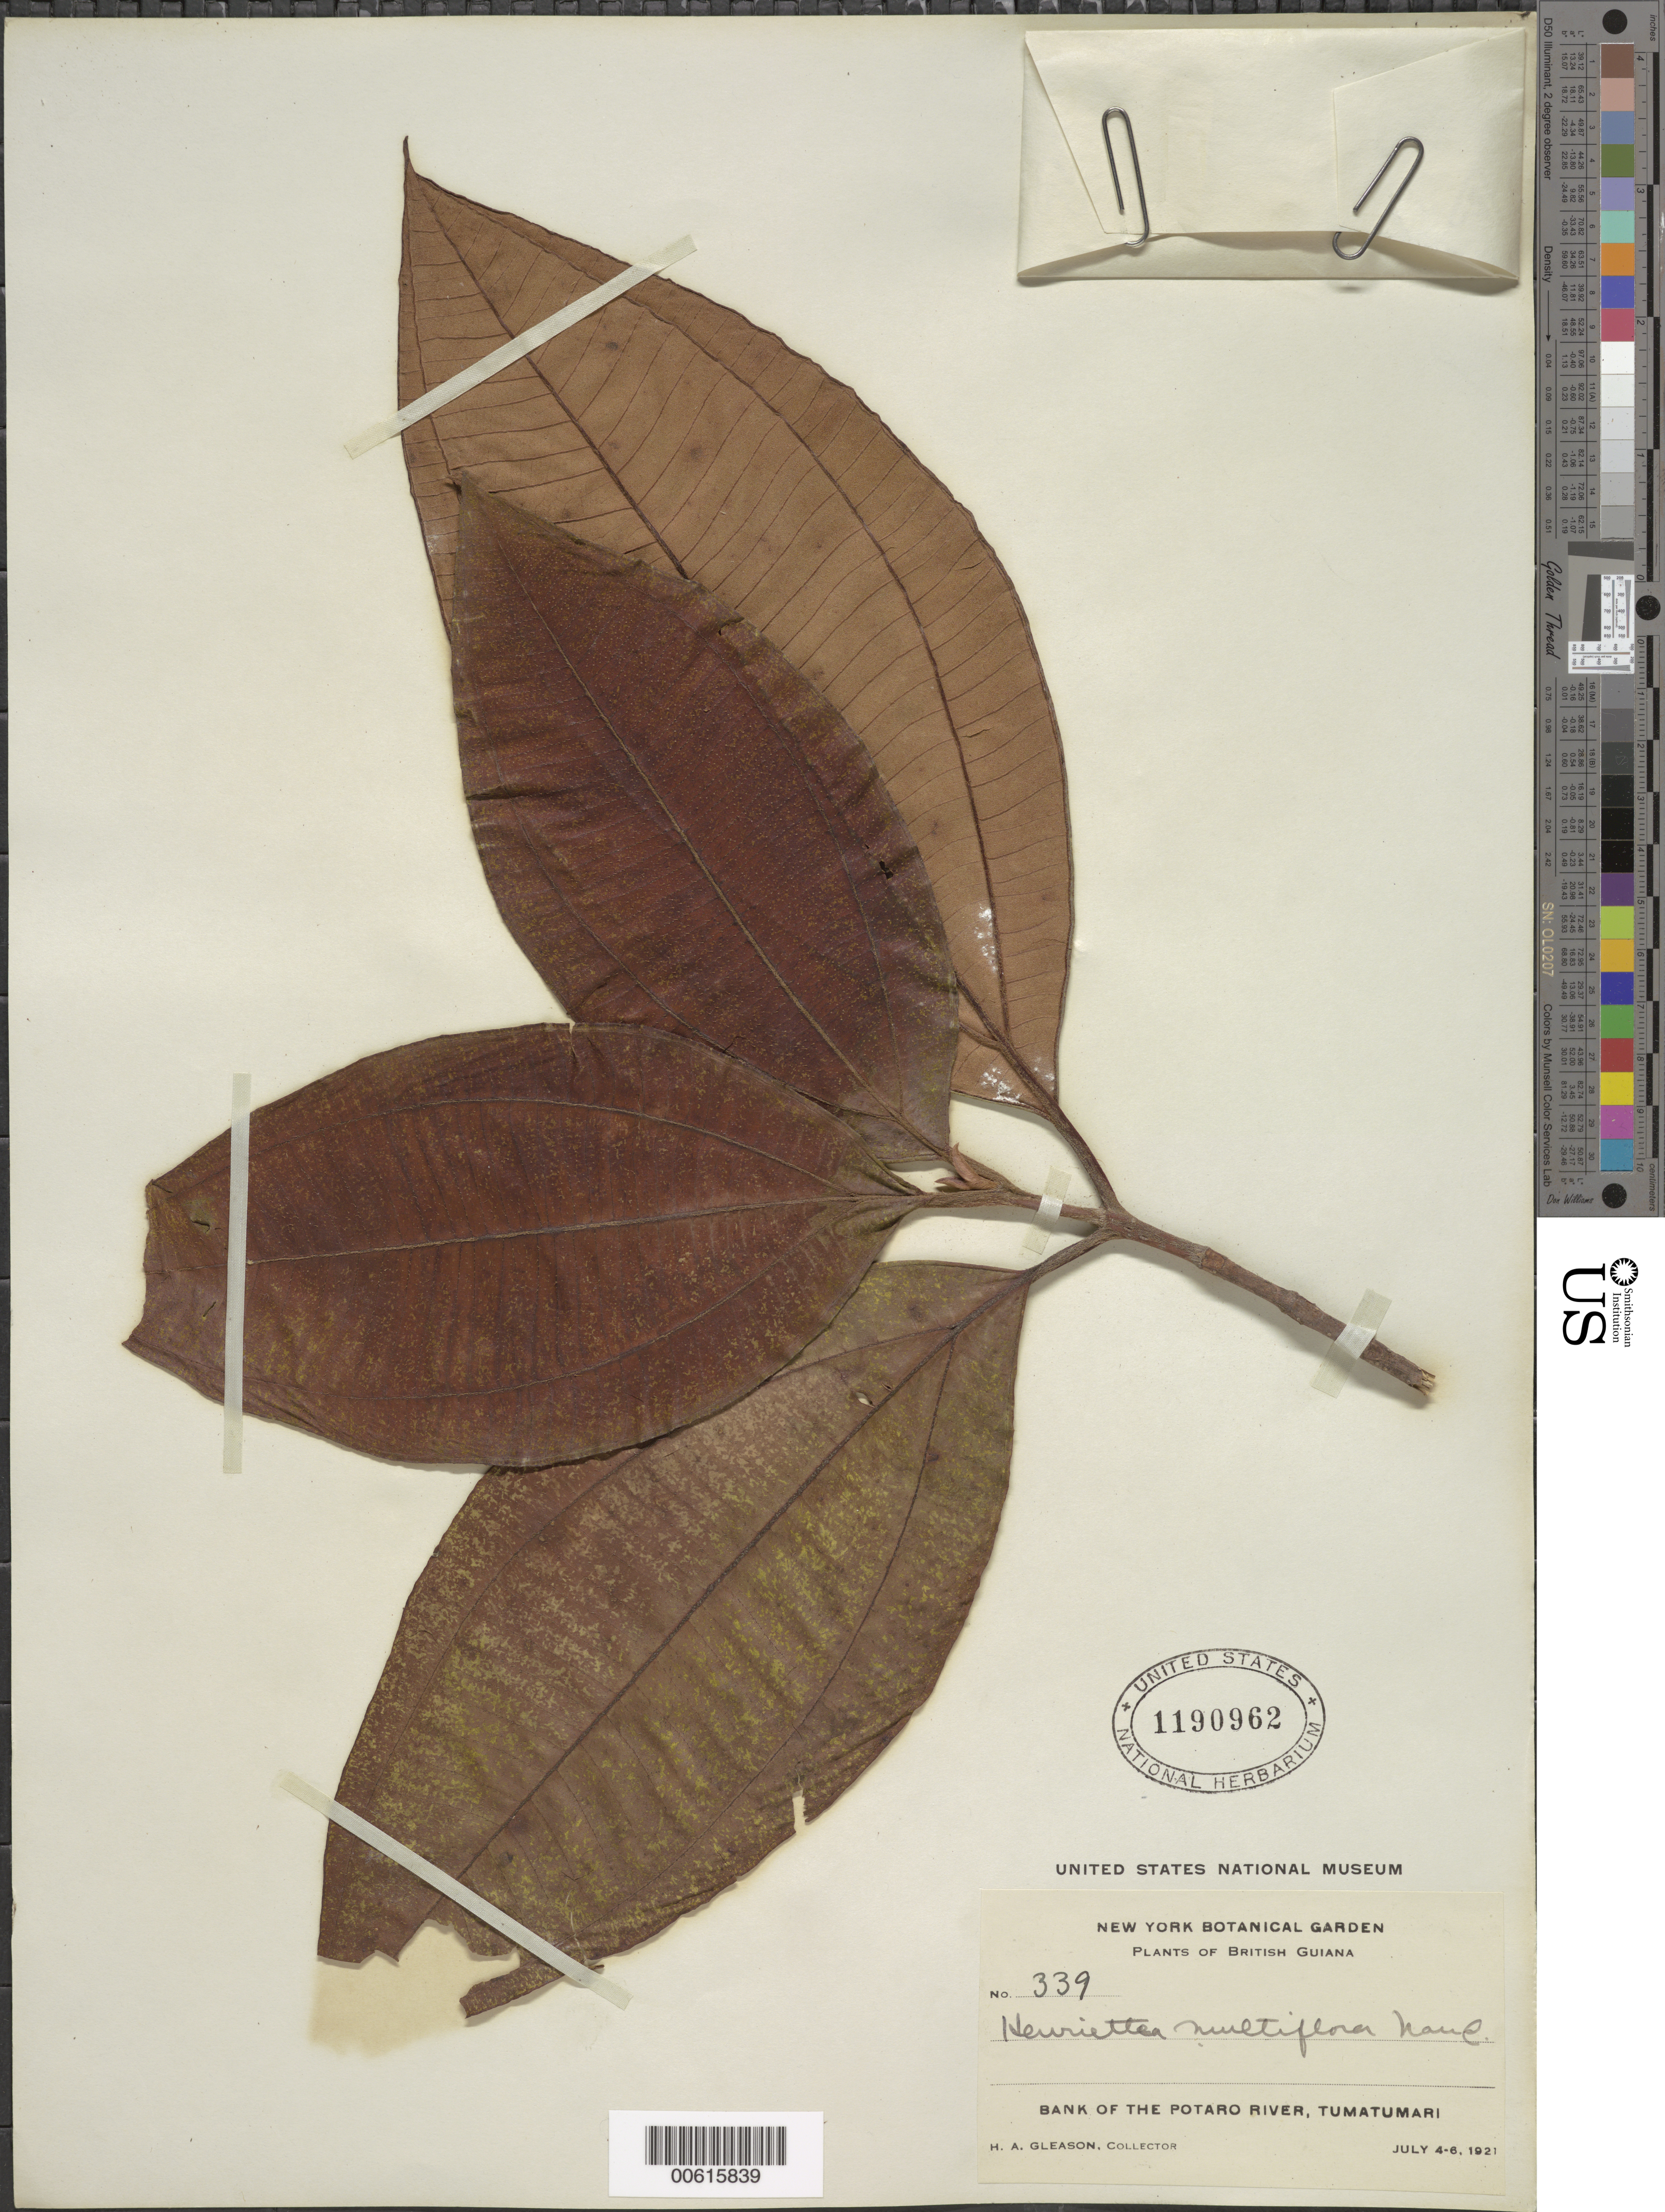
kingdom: Plantae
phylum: Tracheophyta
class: Magnoliopsida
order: Myrtales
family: Melastomataceae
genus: Henriettea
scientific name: Henriettea multiflora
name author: Naudin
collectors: H. A. Gleason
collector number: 339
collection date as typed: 4-Jul-21 to 6-Jul-21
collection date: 1921-07-04/1921-07-06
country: Guyana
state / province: Potaro-Siparuni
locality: Tumatumari Village, Potaro R.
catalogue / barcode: US 1190962